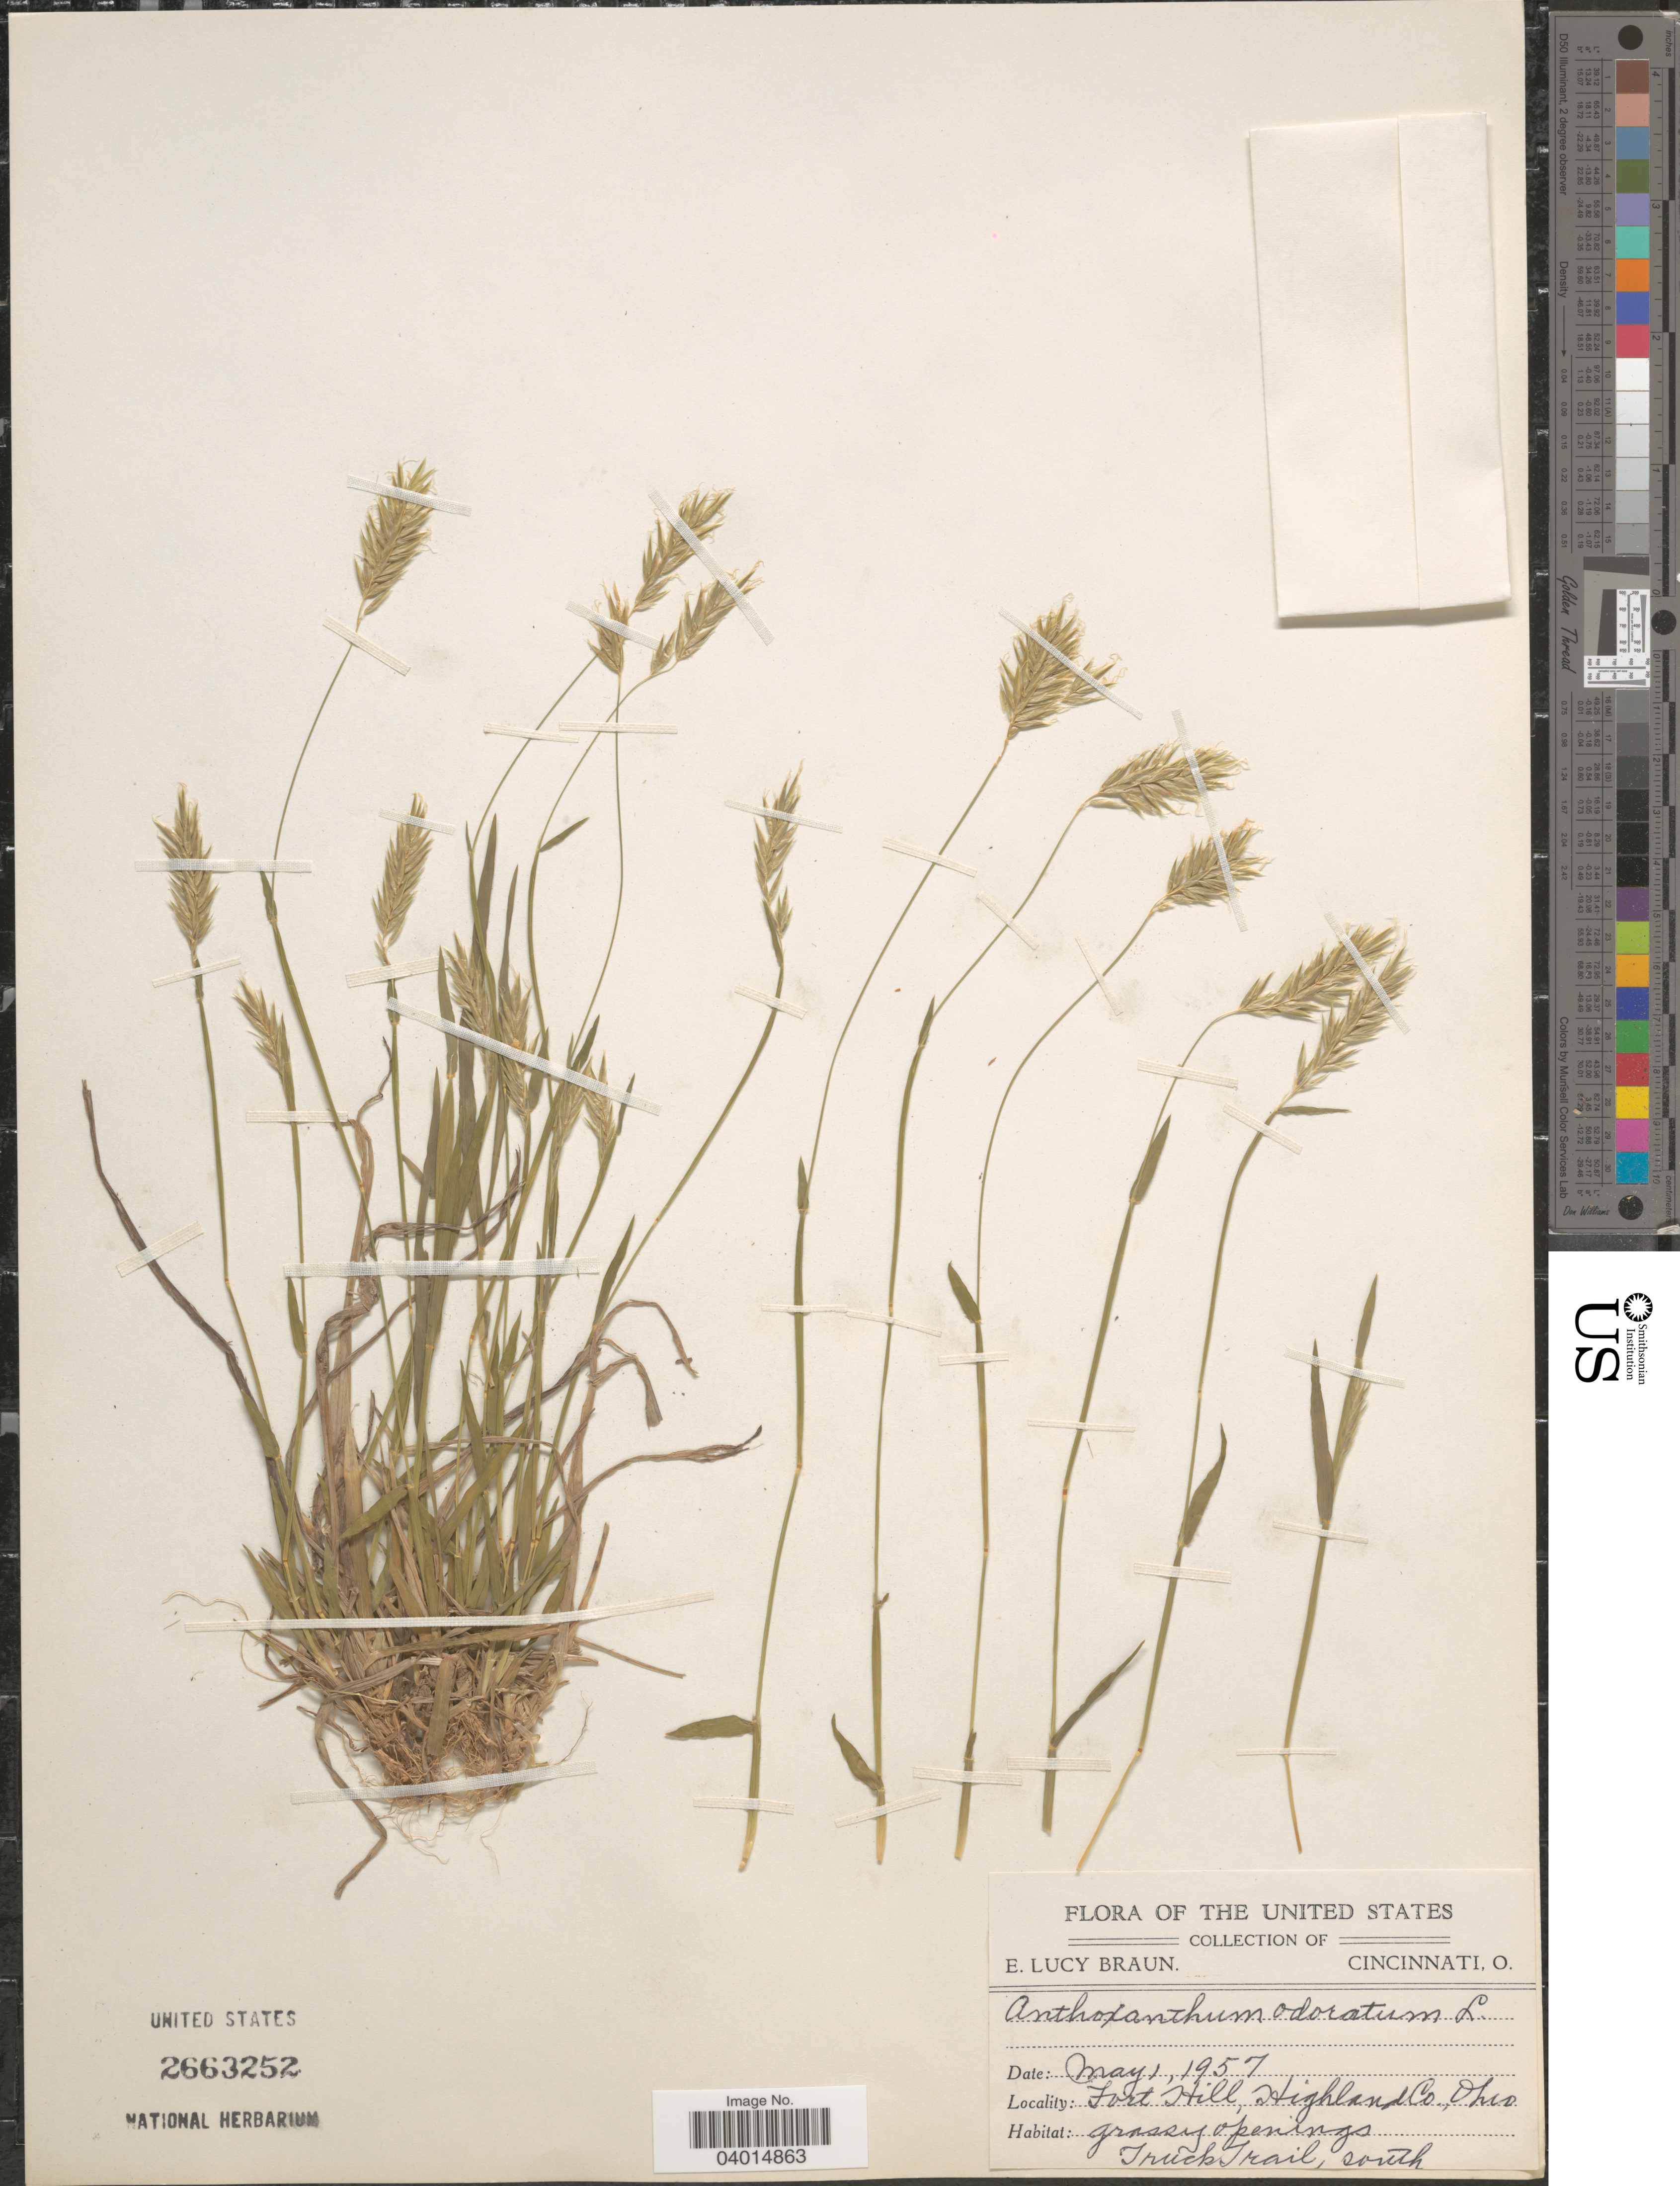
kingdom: Plantae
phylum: Tracheophyta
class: Liliopsida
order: Poales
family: Poaceae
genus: Anthoxanthum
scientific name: Anthoxanthum odoratum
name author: L.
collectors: E. L. Braun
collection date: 1957-05-01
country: United States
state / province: Ohio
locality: Fort Hill, Highland Co. Truck Trail, south.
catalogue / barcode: US 2663252